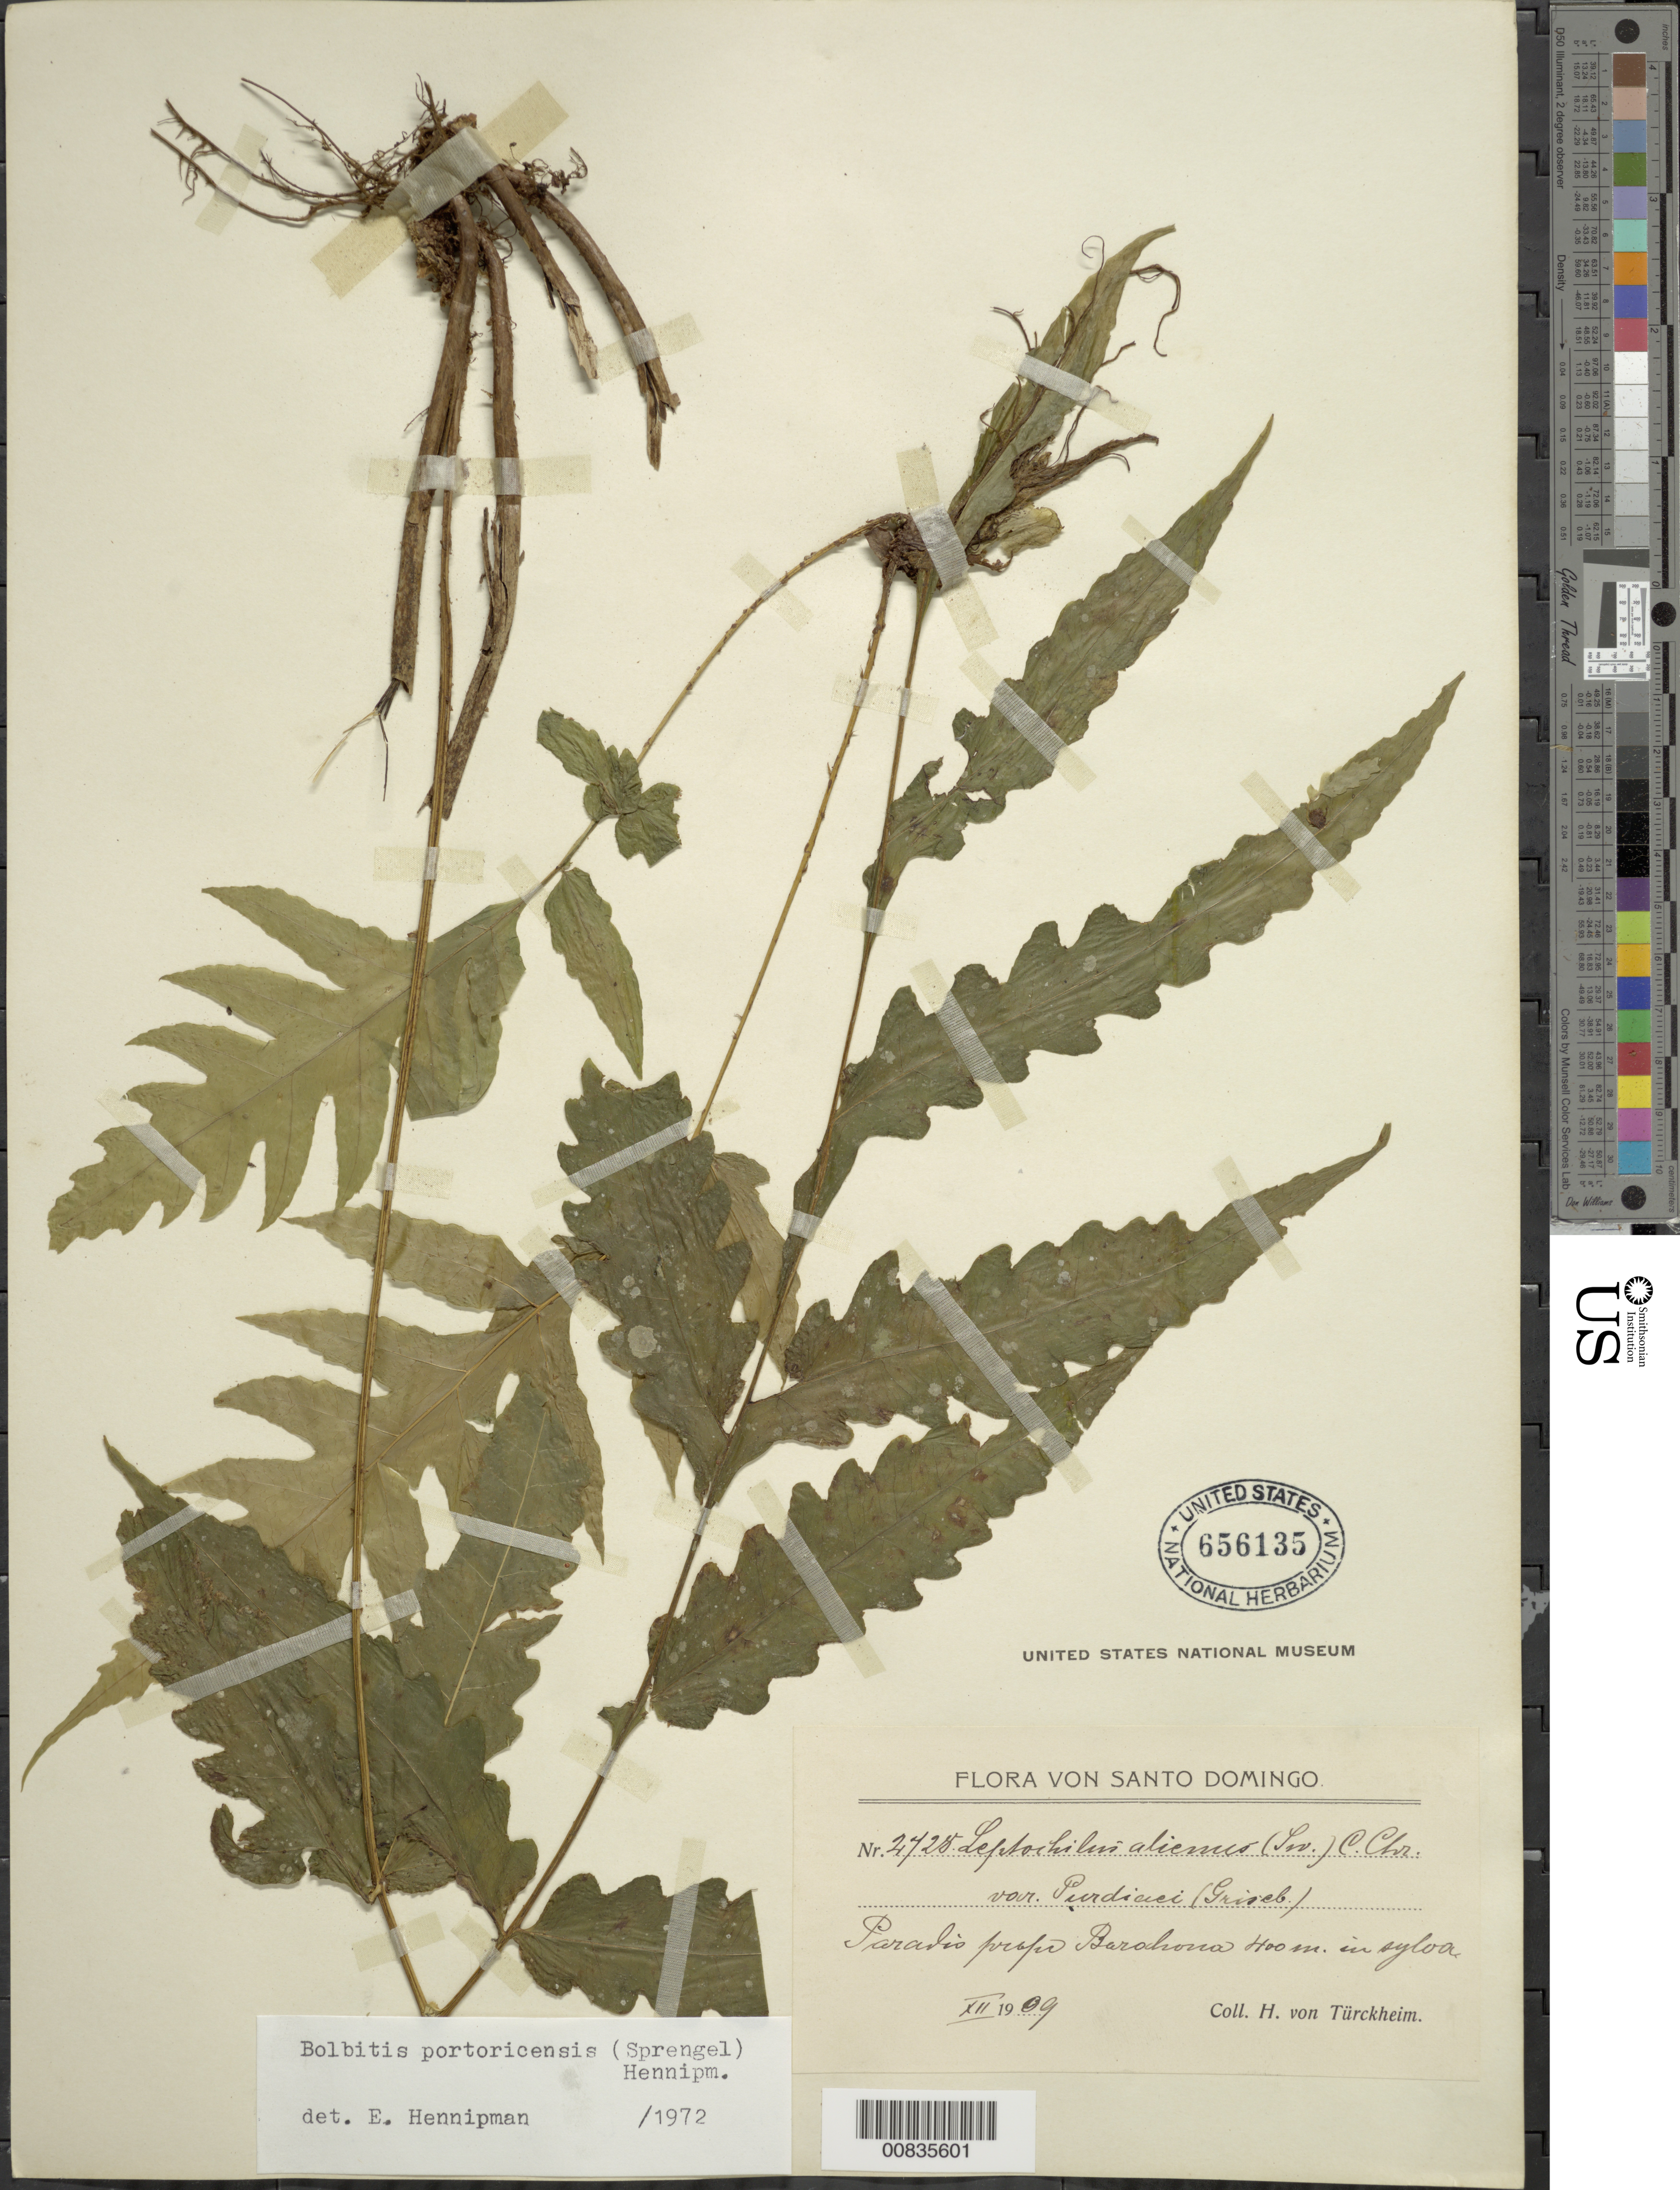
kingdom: Plantae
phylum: Tracheophyta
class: Polypodiopsida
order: Polypodiales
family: Dryopteridaceae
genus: Bolbitis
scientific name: Bolbitis portoricensis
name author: (Spreng.) Hennipman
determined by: Hennipman, E.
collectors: H. von Türckheim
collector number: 2728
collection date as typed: Dec 1909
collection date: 1909-12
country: Dominican Republic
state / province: Barahona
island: Hispaniola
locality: Paradis prope Barahona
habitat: In sylva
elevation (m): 400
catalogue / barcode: US 656135